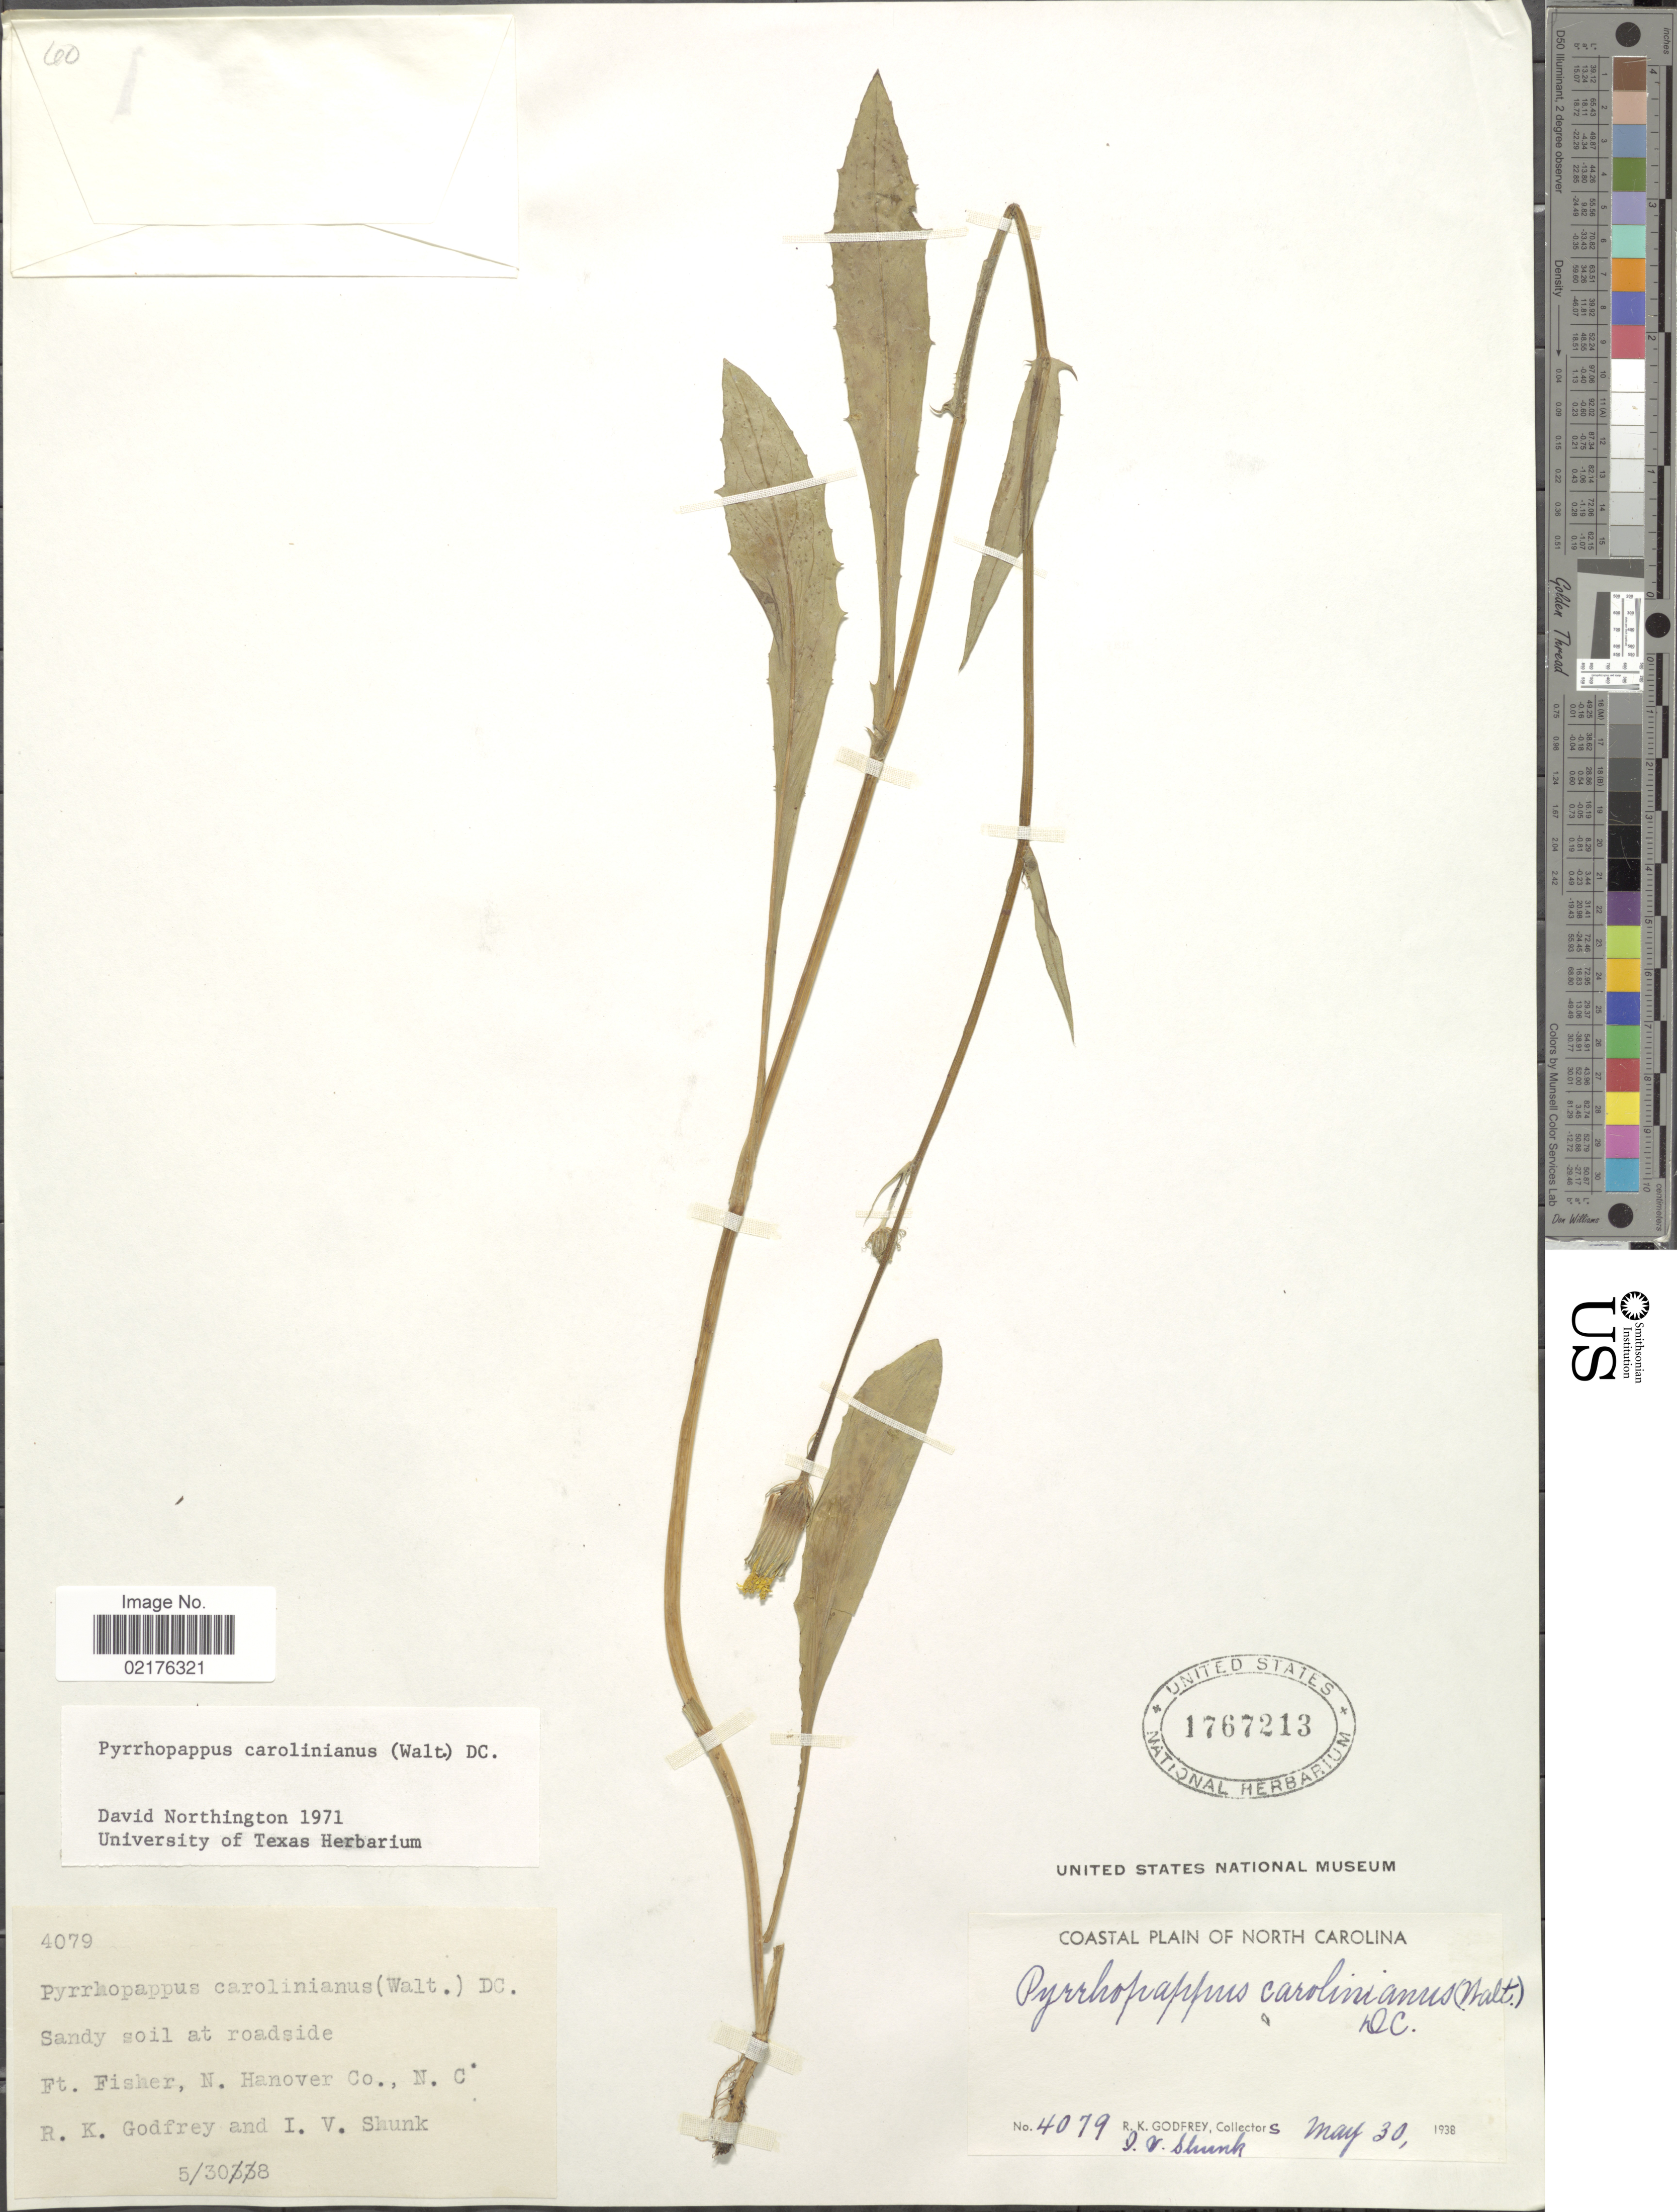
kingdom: Plantae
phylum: Tracheophyta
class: Magnoliopsida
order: Asterales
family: Asteraceae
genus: Pyrrhopappus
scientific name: Pyrrhopappus carolinianus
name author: (Walter) DC.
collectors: R. K. Godfrey & I. Schunk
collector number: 4079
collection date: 1938-05-30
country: United States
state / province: North Carolina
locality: Coastal Plain of North Carolina, Ft. Fisher, N. Hanover Co., N.C.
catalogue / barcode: US 1767213